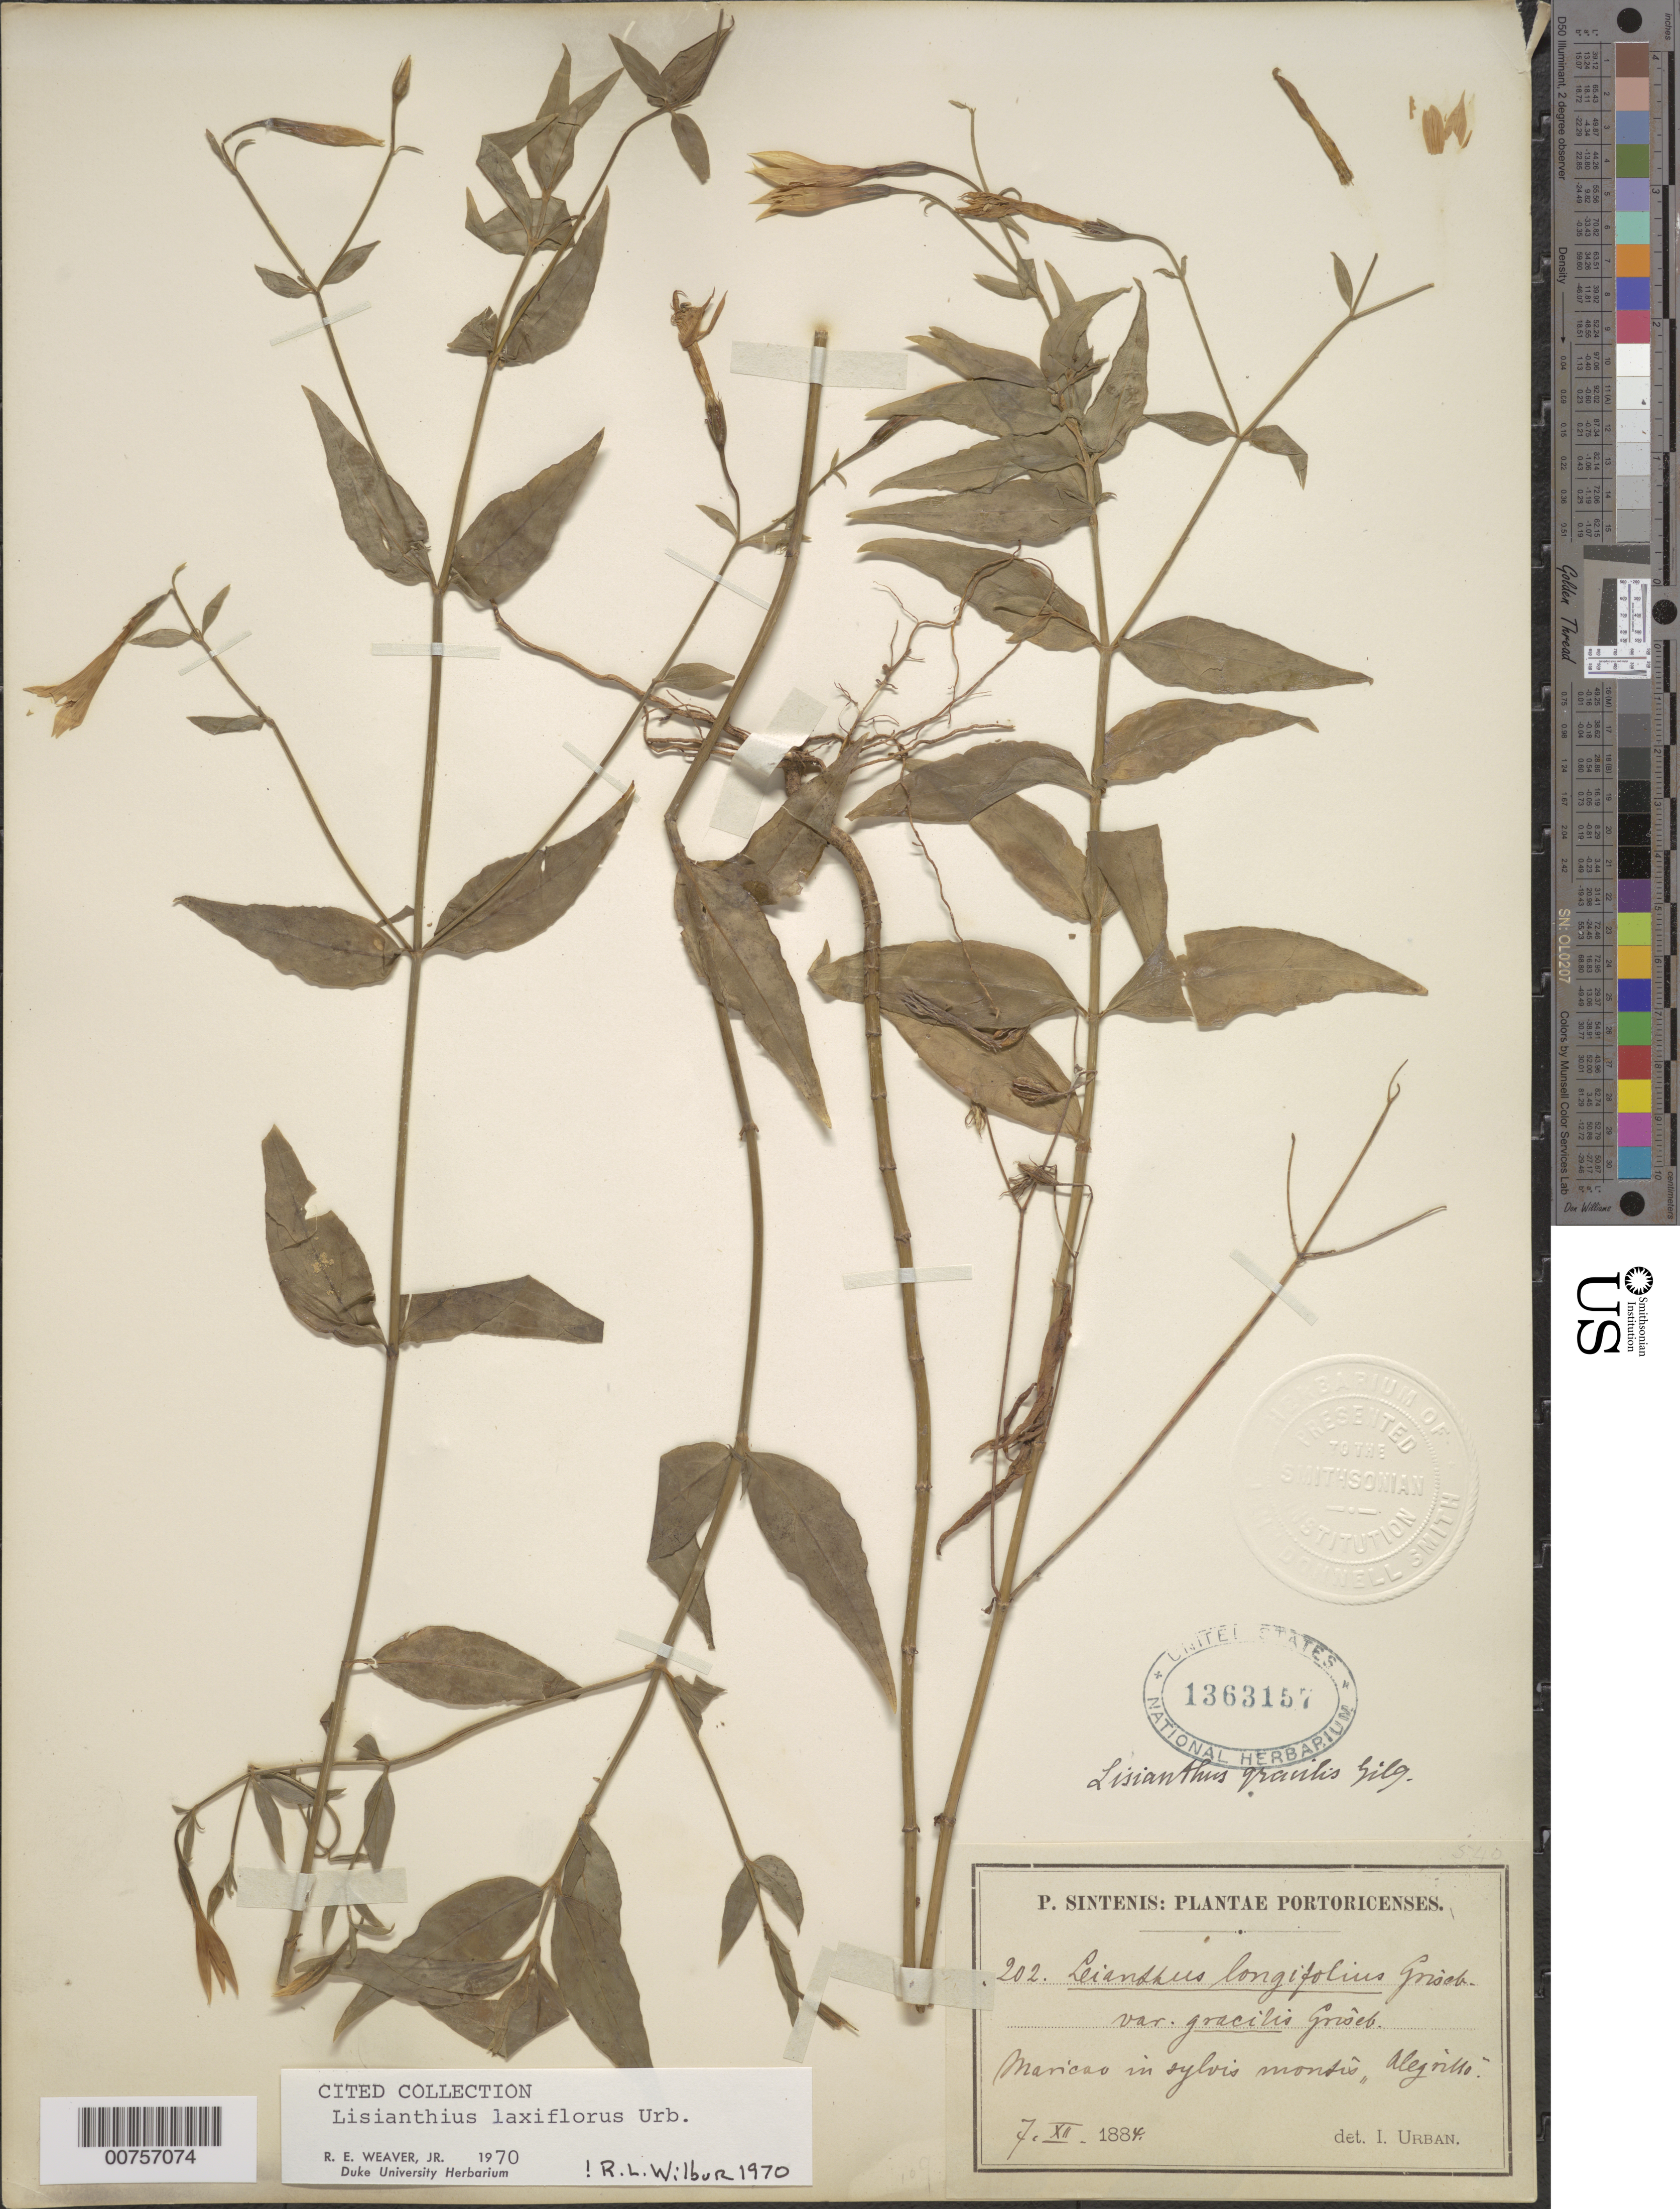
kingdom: Plantae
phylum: Tracheophyta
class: Magnoliopsida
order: Gentianales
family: Gentianaceae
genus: Lisianthius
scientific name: Lisianthius laxiflorus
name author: Urb.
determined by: Wilbur, R. L.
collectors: P. Sintenis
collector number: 202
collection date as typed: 07 Dec 1884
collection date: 1884-12-07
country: Puerto Rico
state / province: Maricao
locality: Maricao in sylvis montis "Alegrillo"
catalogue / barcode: US 1363157